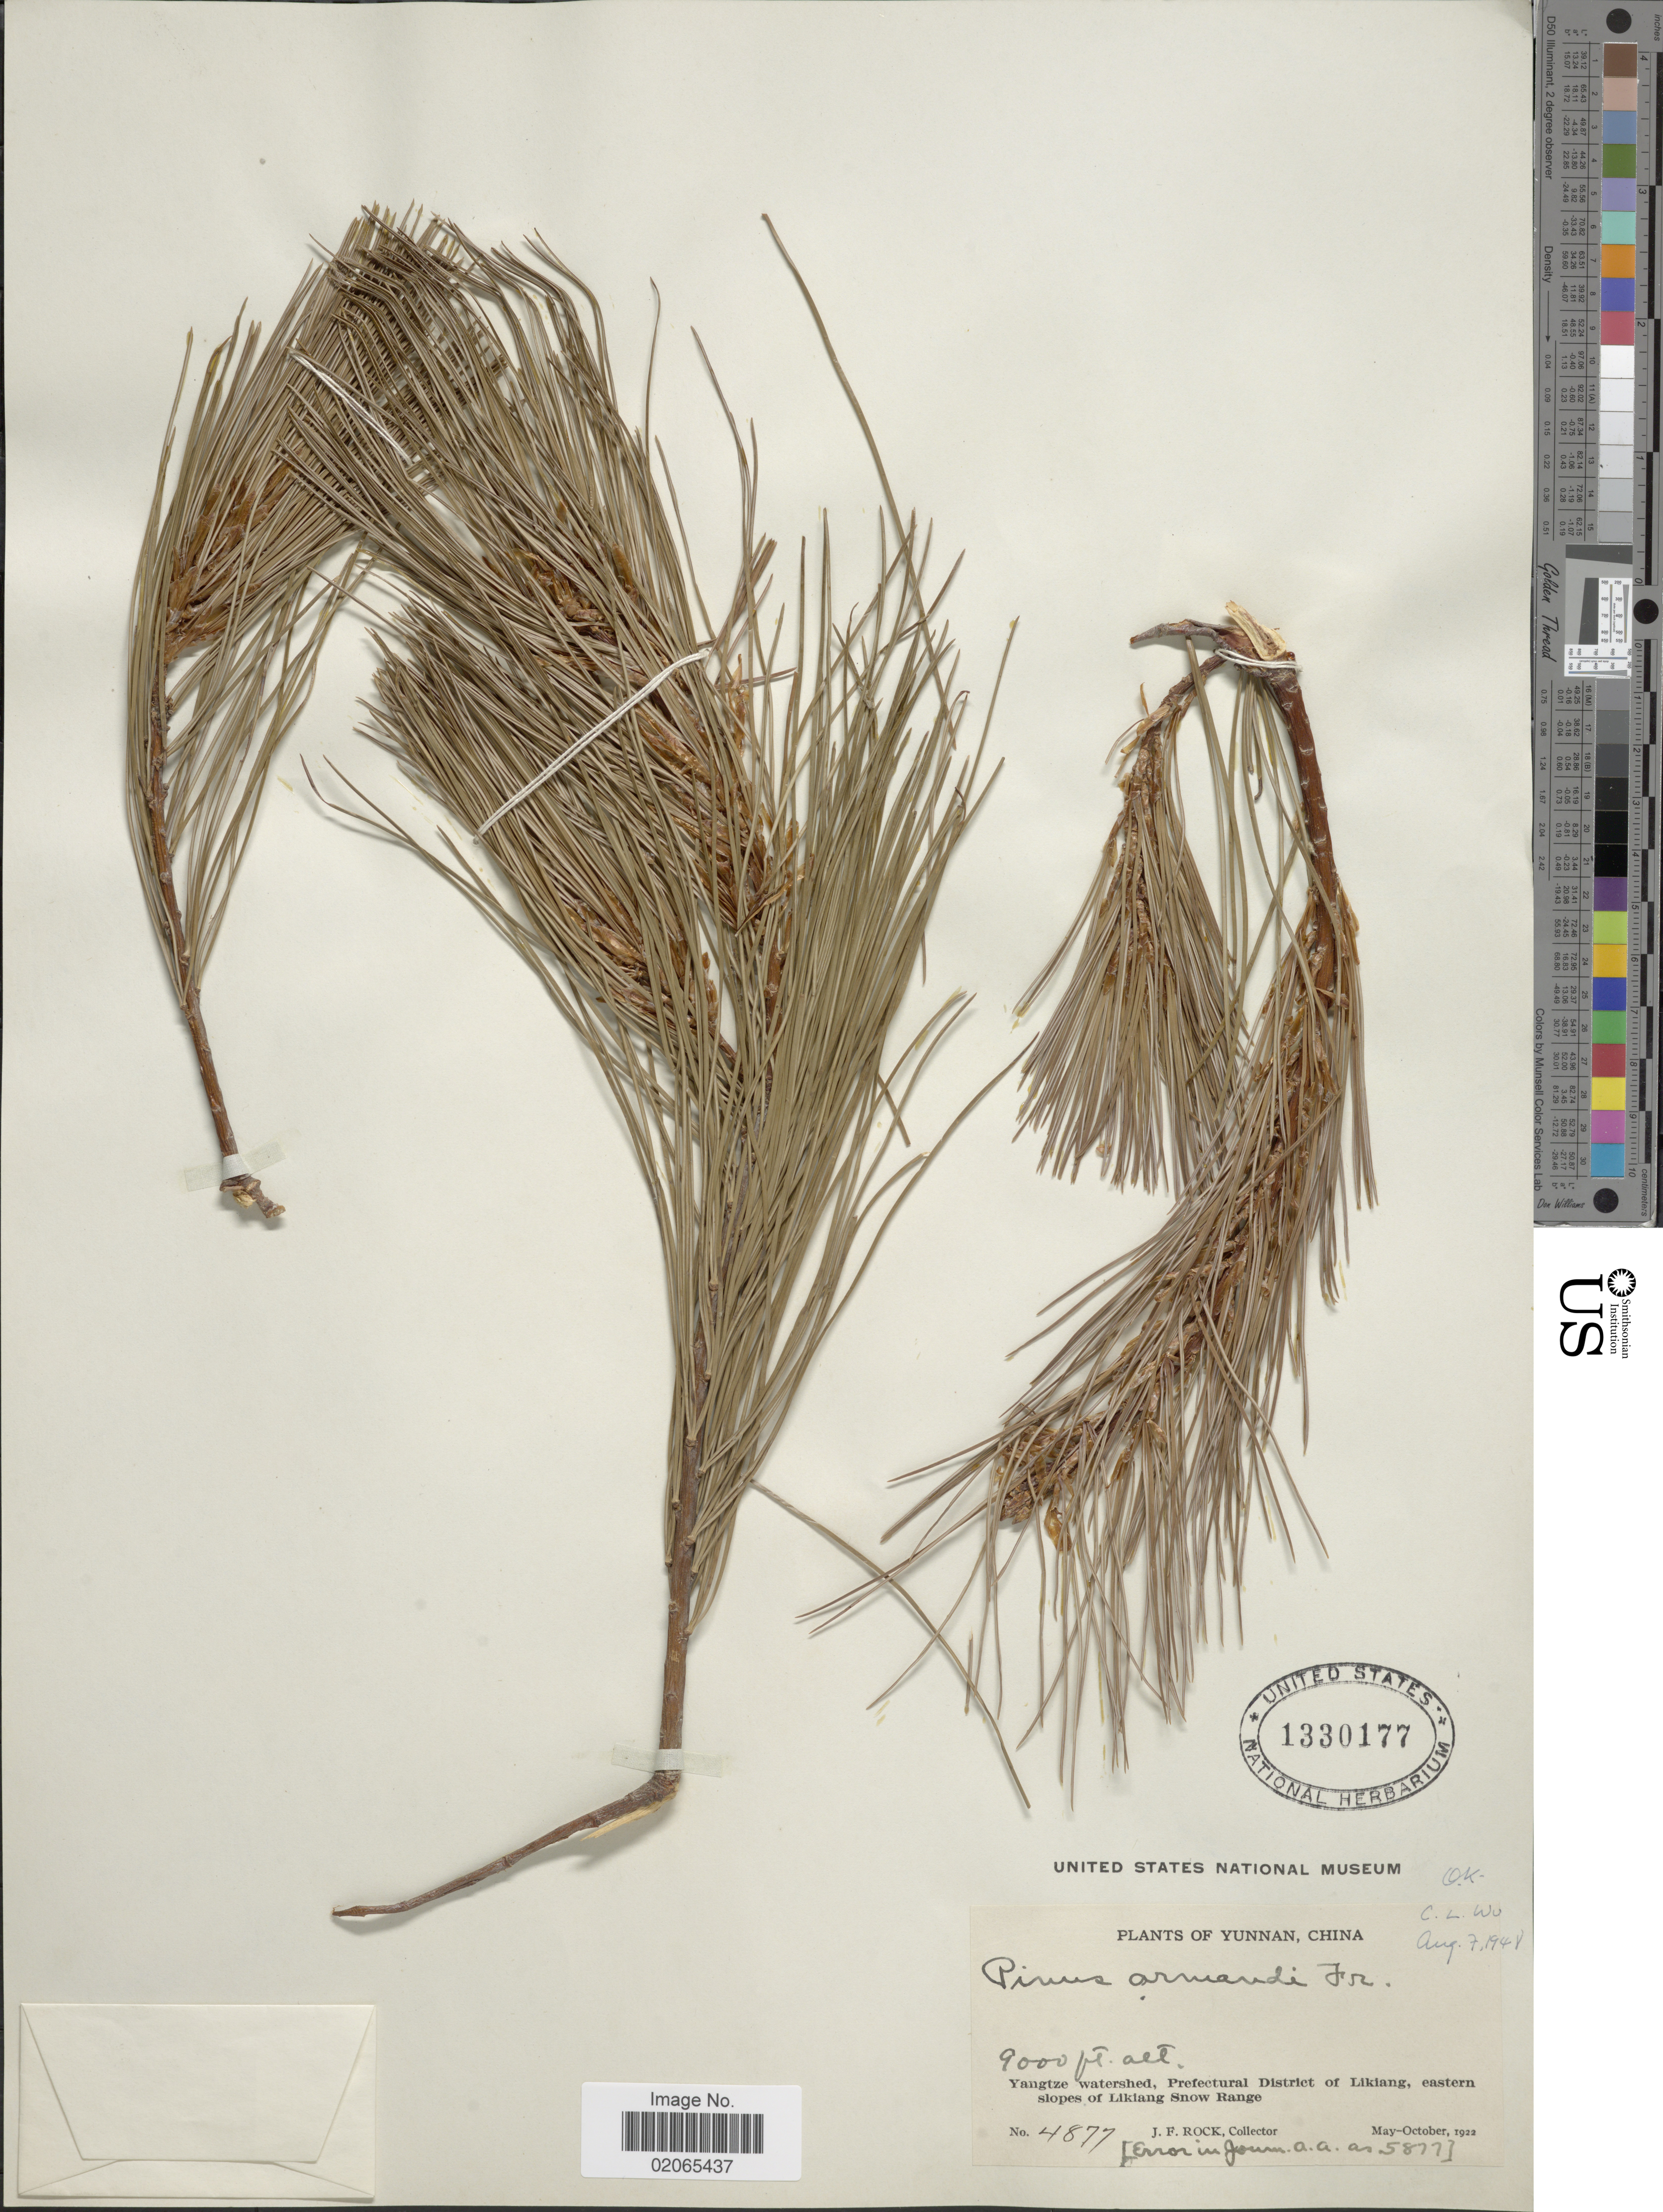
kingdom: Plantae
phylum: Tracheophyta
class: Pinopsida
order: Pinales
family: Pinaceae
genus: Pinus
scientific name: Pinus armandii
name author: Franch.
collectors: J. Rock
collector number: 4877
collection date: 1922-05/1922-10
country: China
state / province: Yunnan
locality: Yangtze watershed, Prefectural District of Likiang, eastern slopes of Likiang Snow Range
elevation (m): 2743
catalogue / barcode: US 1330177